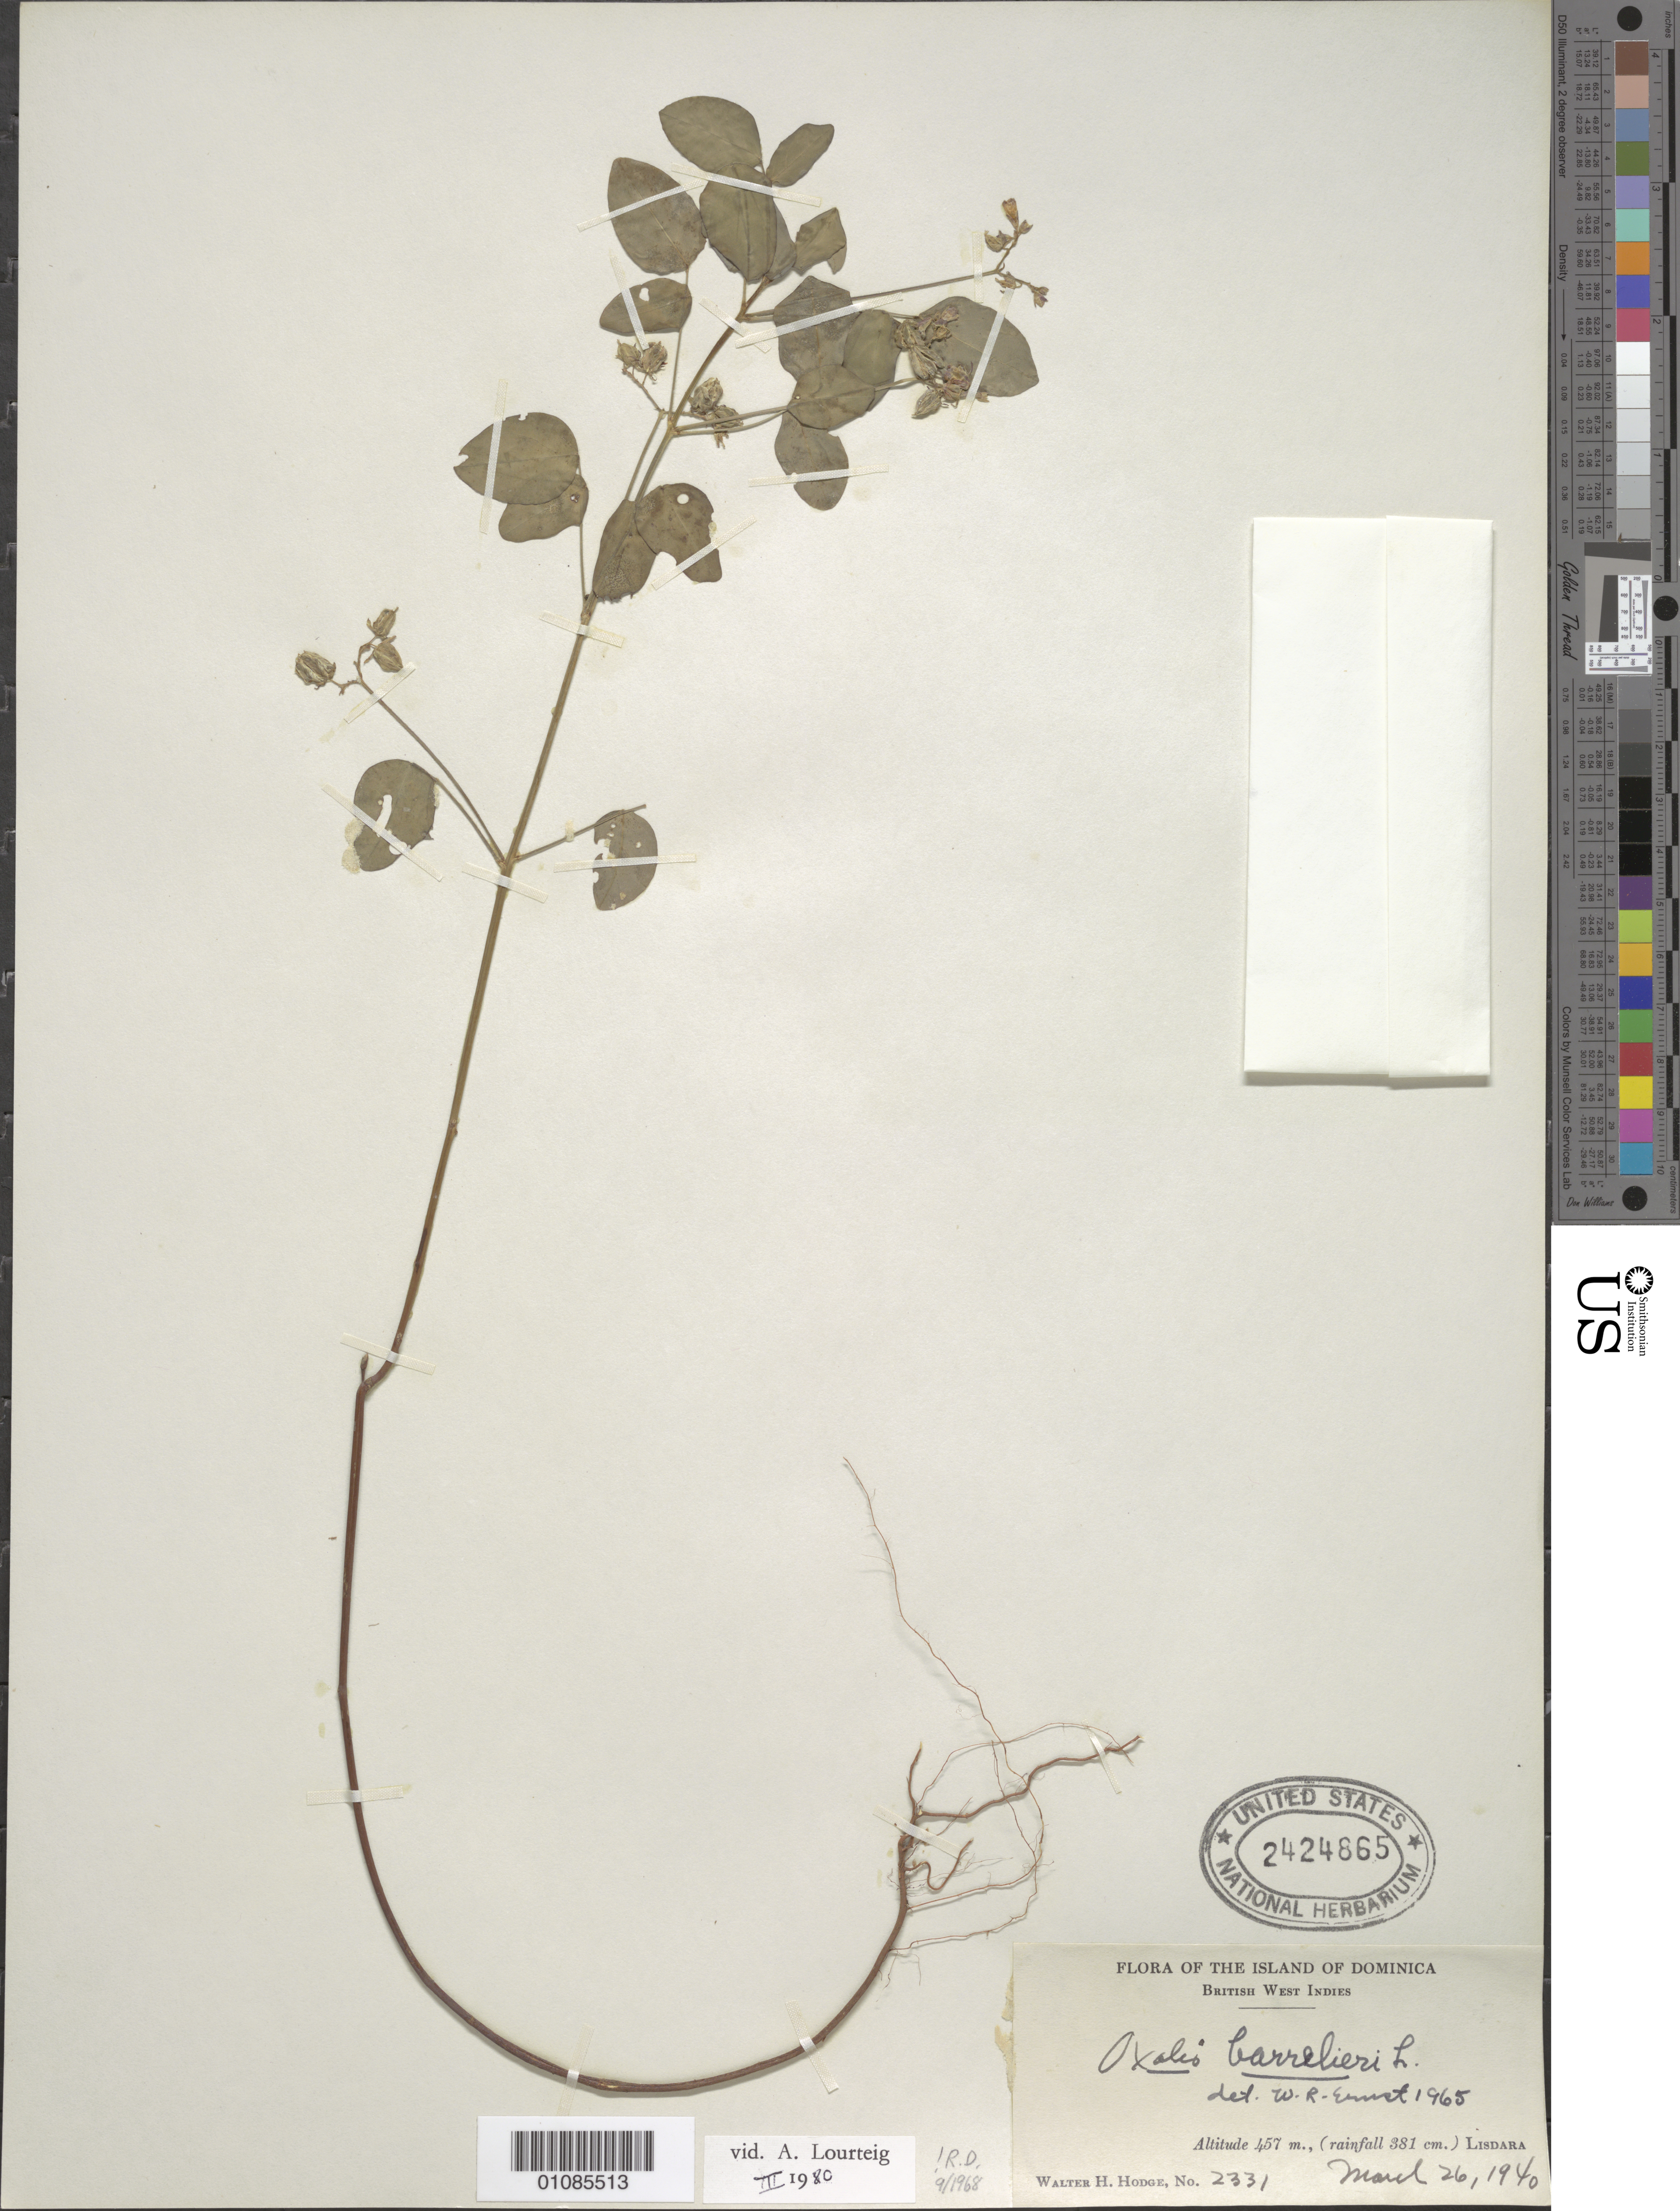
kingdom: Plantae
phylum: Tracheophyta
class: Magnoliopsida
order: Oxalidales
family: Oxalidaceae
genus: Oxalis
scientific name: Oxalis barrelieri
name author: L.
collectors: W. Hodge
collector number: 2331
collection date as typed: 26 Mar 1940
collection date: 1940-03-26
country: Dominica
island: Dominica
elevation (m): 457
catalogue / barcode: US 2424865